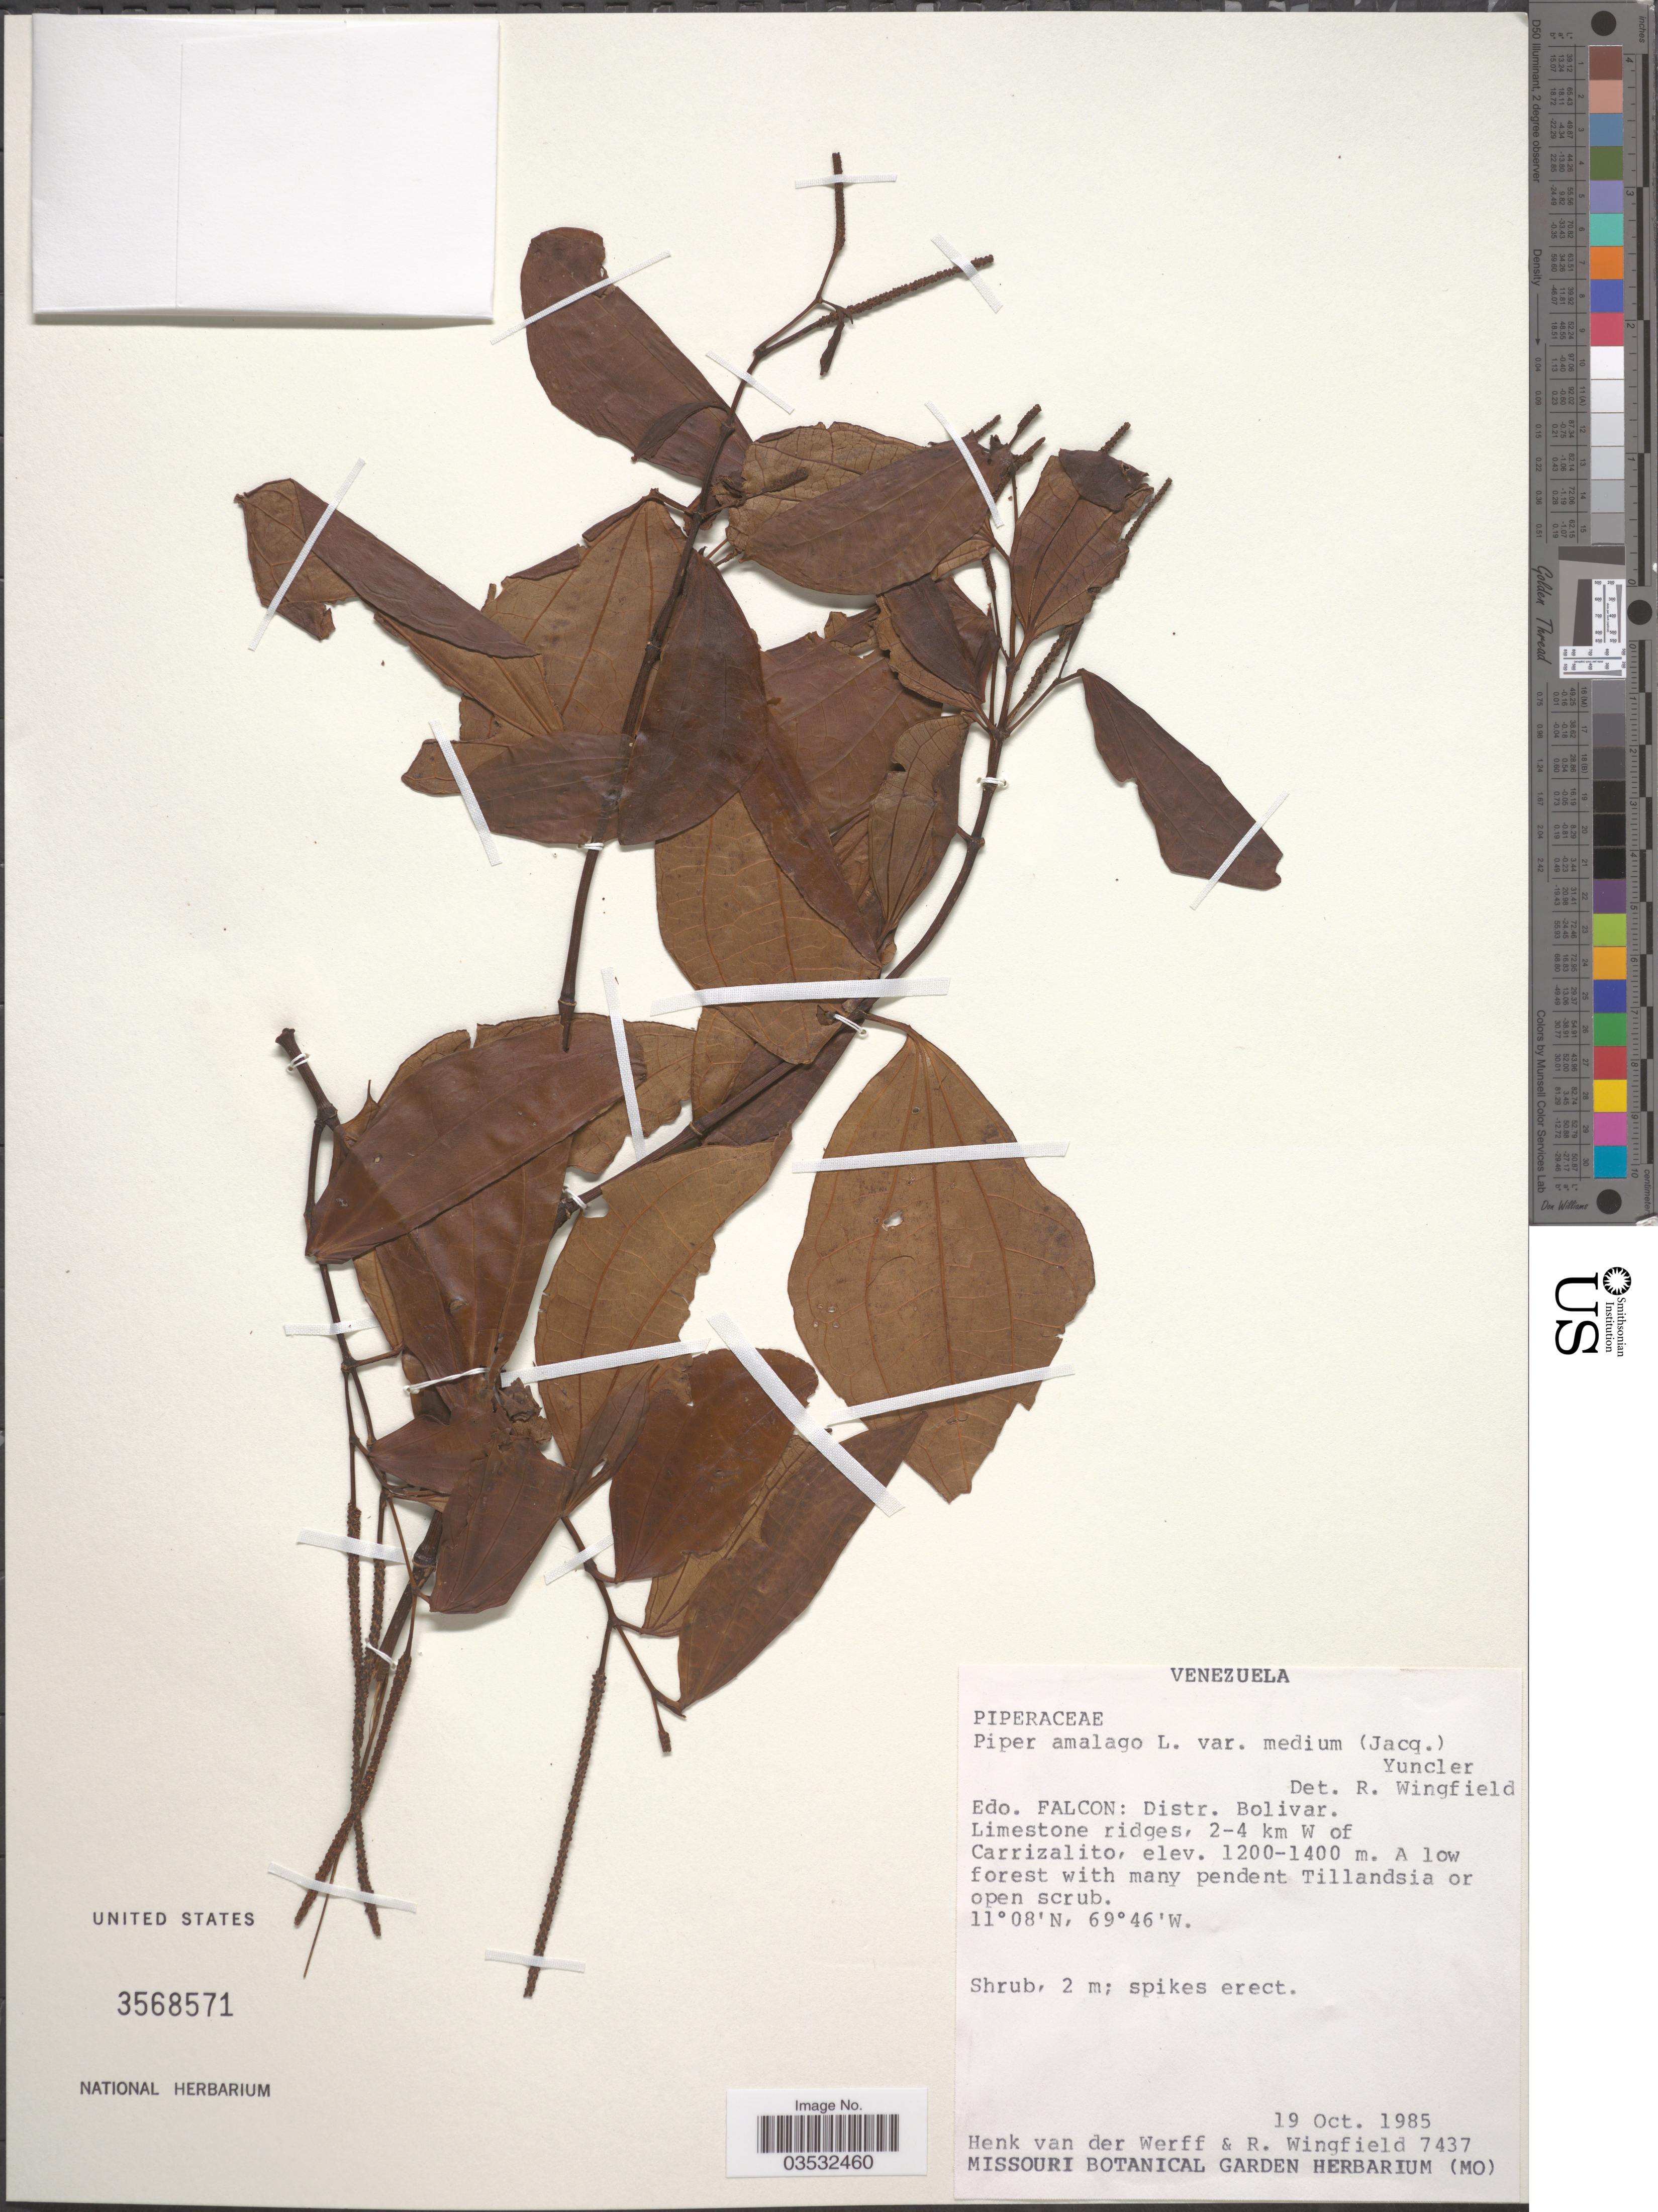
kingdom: Plantae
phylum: Tracheophyta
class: Magnoliopsida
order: Piperales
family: Piperaceae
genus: Piper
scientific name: Piper amalago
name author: L.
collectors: H. van der Werff & R. Wingfield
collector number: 7437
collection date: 1985-10-19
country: Venezuela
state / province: Falcon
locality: Distr. Bolivar. Limestone ridges, 2-4 km W of Carrizalito.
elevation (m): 1200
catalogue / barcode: US 3568571